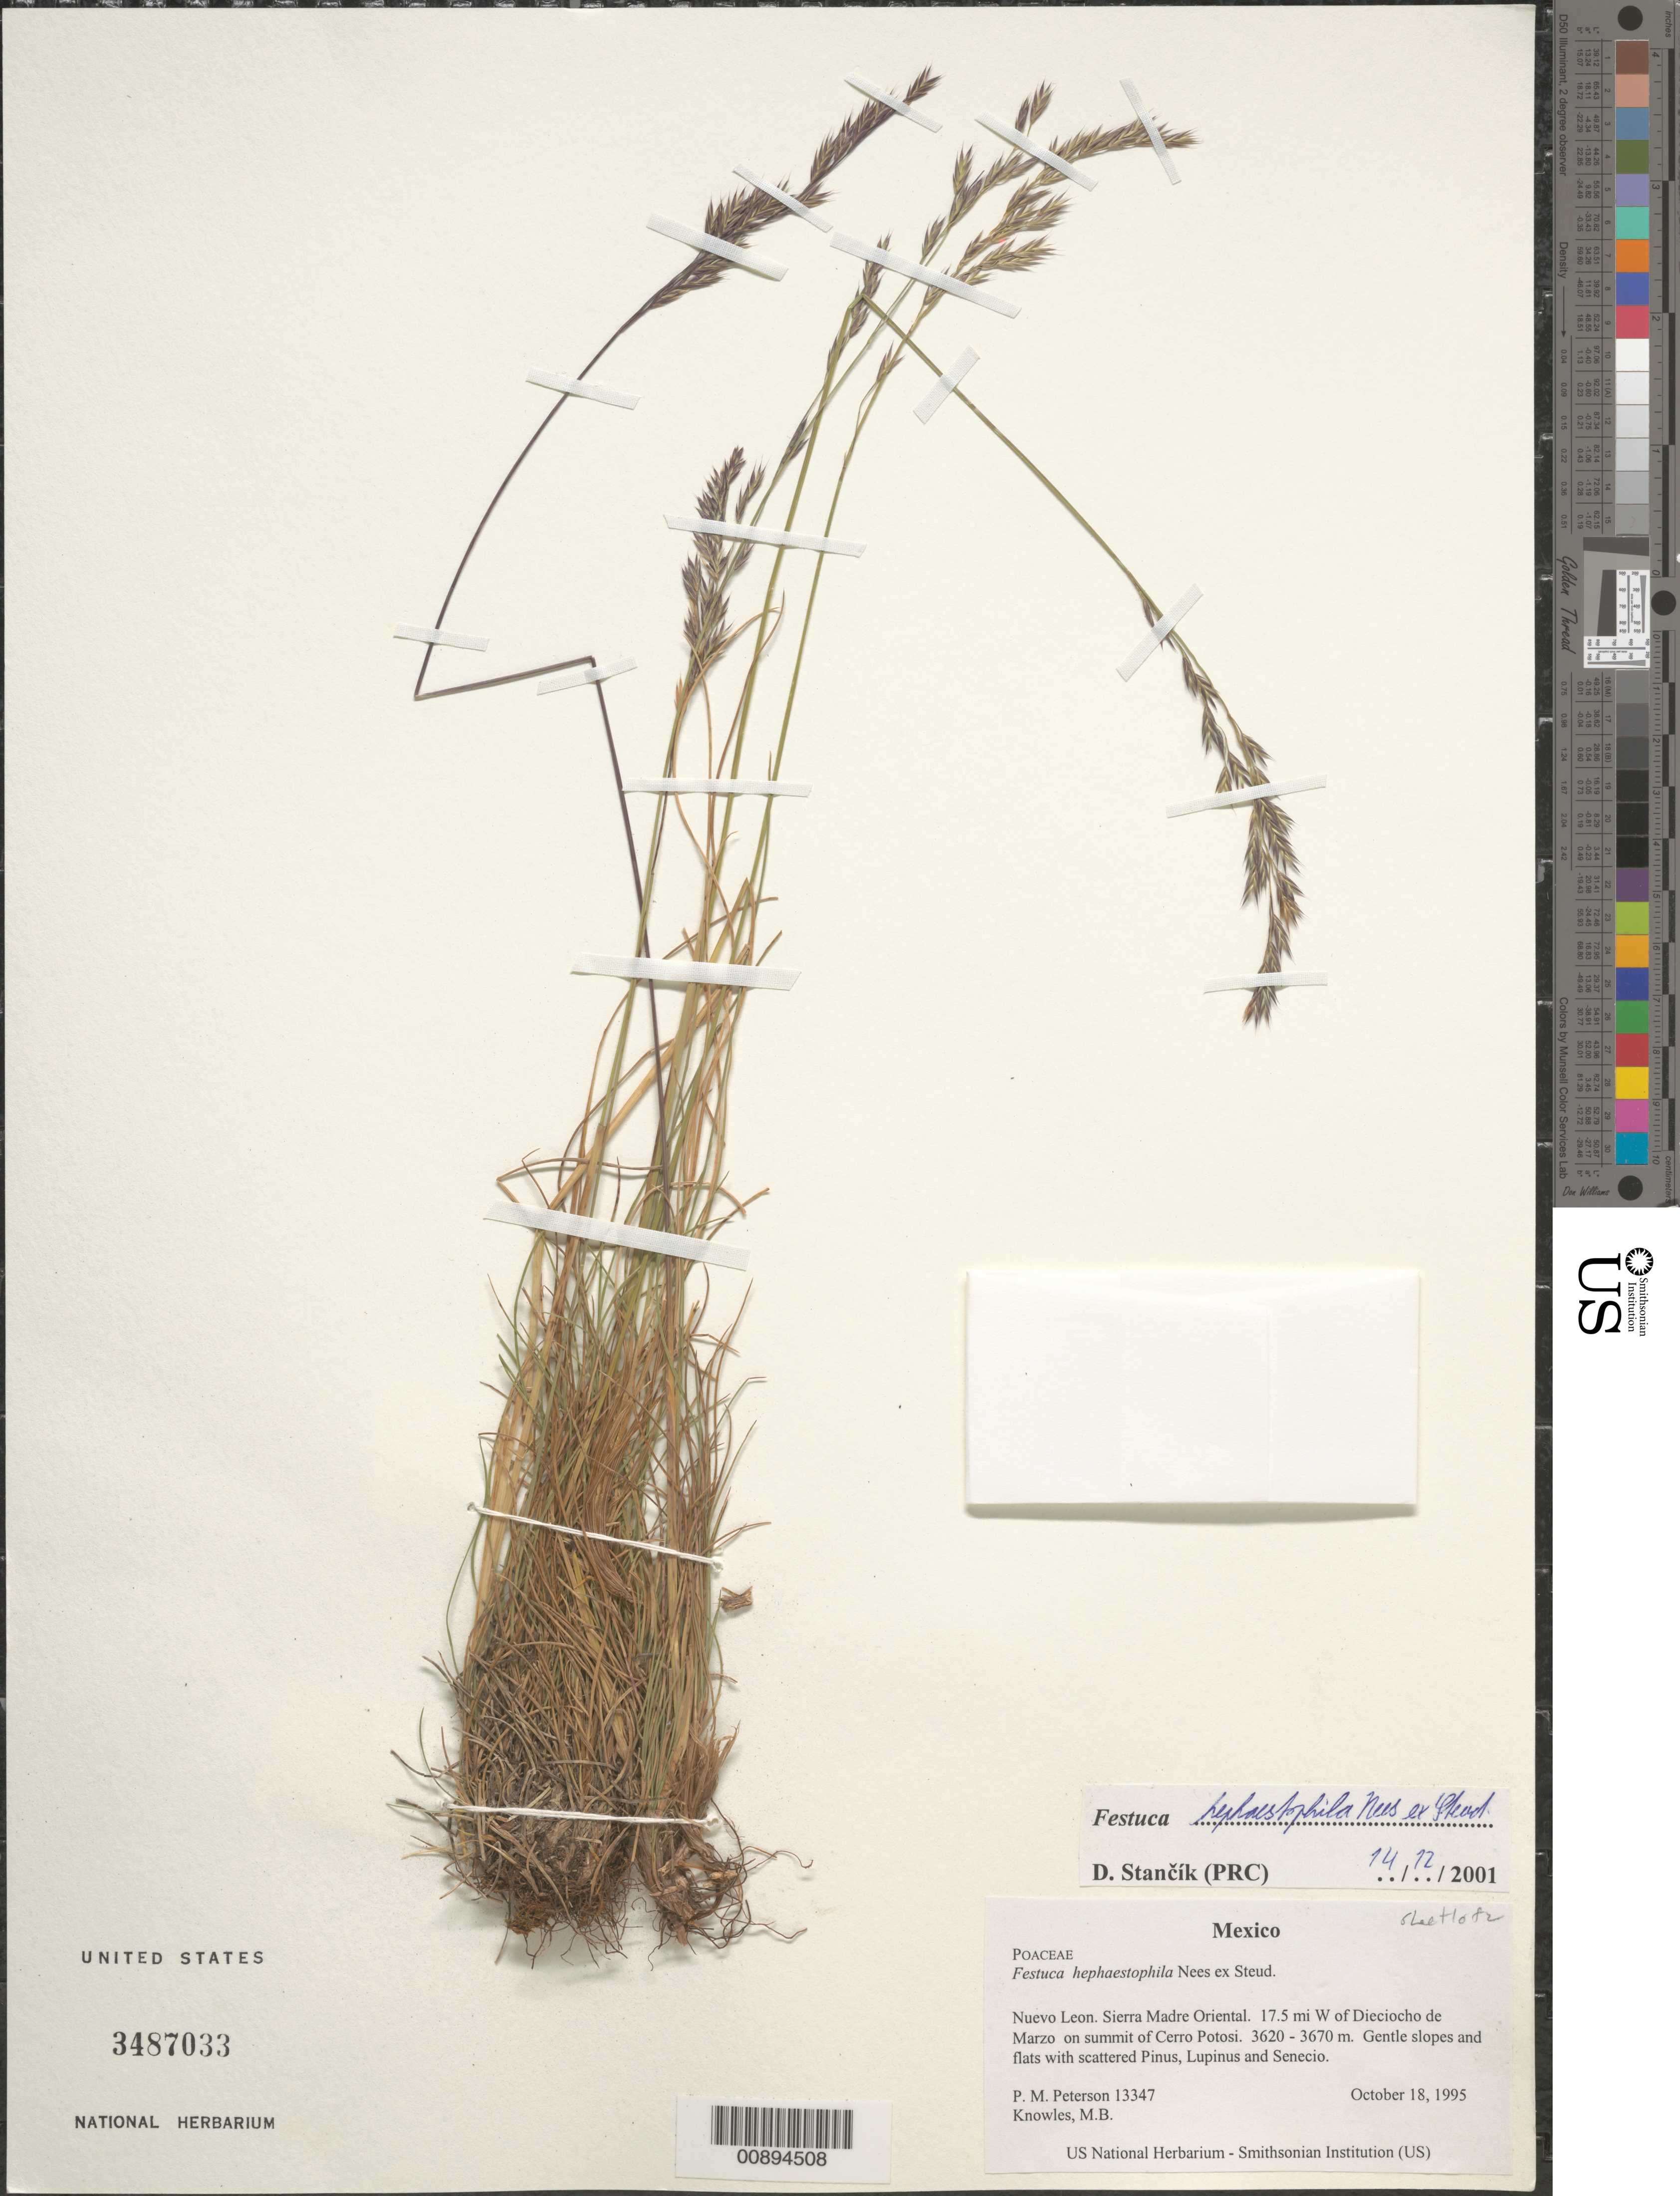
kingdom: Plantae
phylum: Tracheophyta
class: Liliopsida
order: Poales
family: Poaceae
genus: Festuca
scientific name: Festuca hephaestophila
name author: Nees ex Steud.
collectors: P. M. Peterson & M. B. Knowles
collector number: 13347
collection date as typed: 18 Oct 1995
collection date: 1995-10-18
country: Mexico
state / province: Nuevo León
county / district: Sierra Madre Oriental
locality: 17.5 mi W of Dieciocho de Marzo on summit of Cerro Potosi.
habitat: Gentle slopes and flats with scattered Pinus, Lupinus and Senecio.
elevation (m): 3620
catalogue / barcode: US 3487033